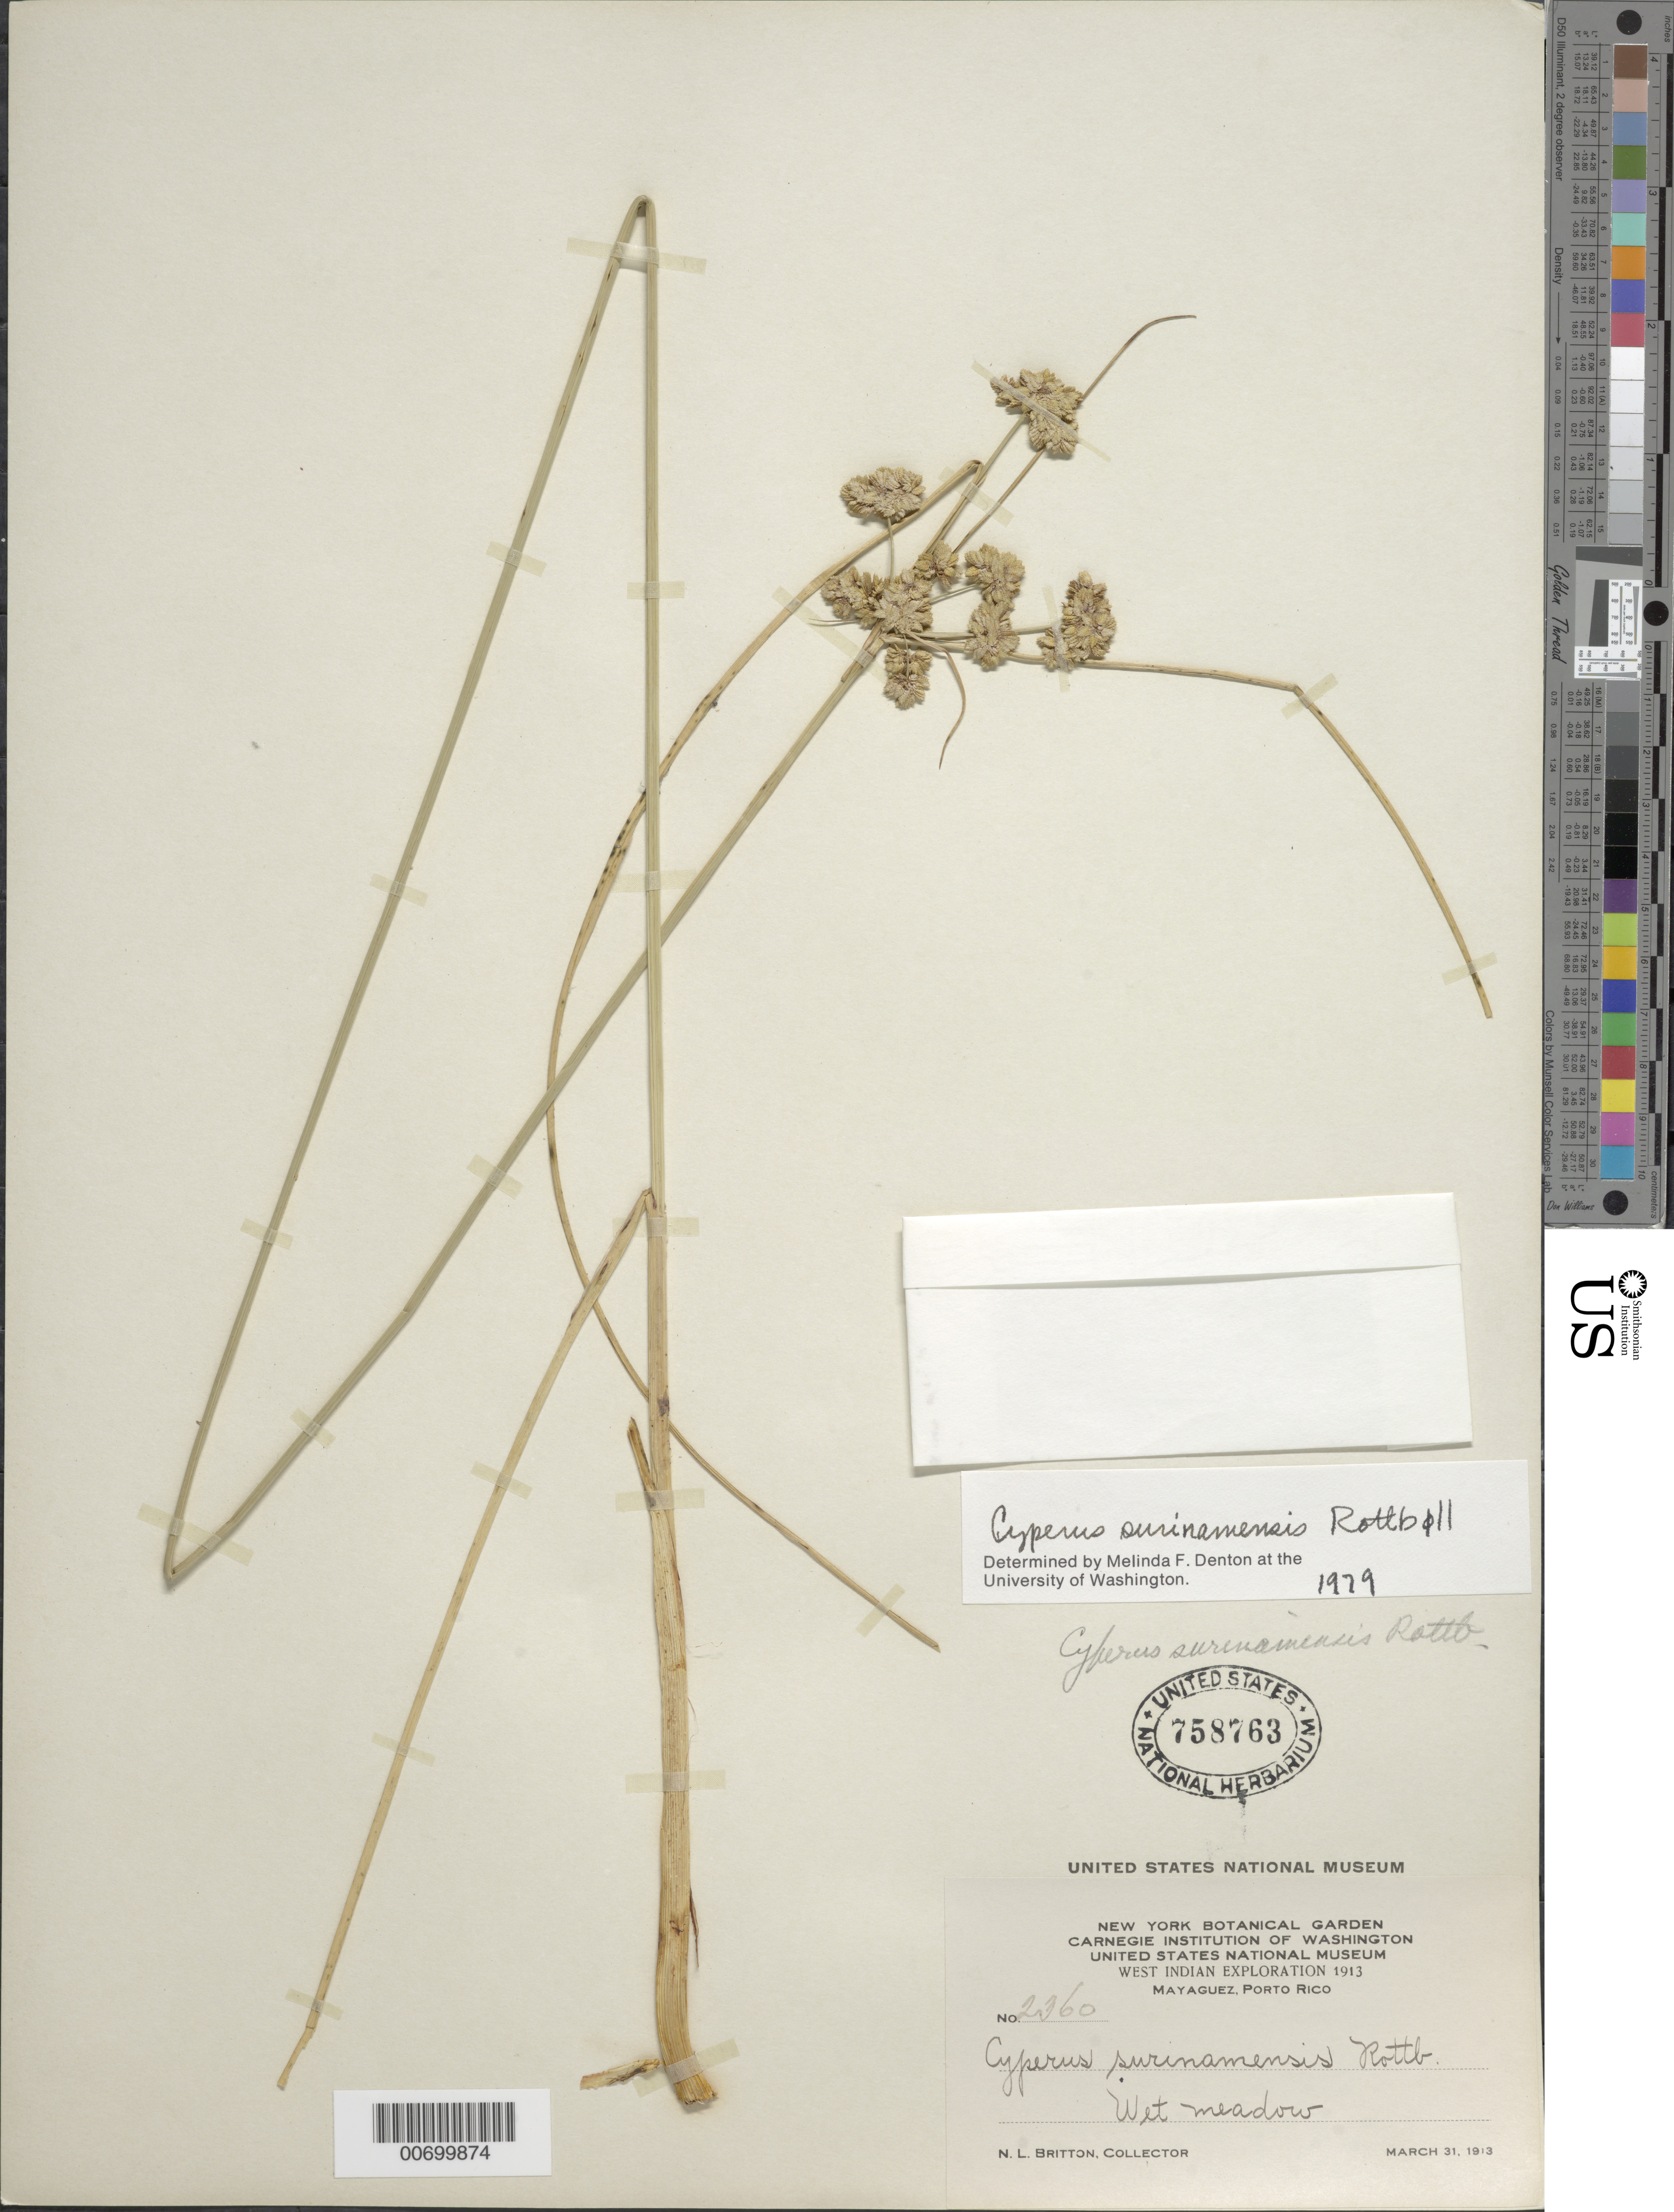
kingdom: Plantae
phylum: Tracheophyta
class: Liliopsida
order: Poales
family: Cyperaceae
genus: Cyperus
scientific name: Cyperus surinamensis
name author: Rottb.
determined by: Denton, M. F.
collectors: N. Britton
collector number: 2360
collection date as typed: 31 Mar 1913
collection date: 1913-03-31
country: Puerto Rico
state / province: Mayagüez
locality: Mayagüez.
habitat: Wet meadow.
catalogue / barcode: US 758763